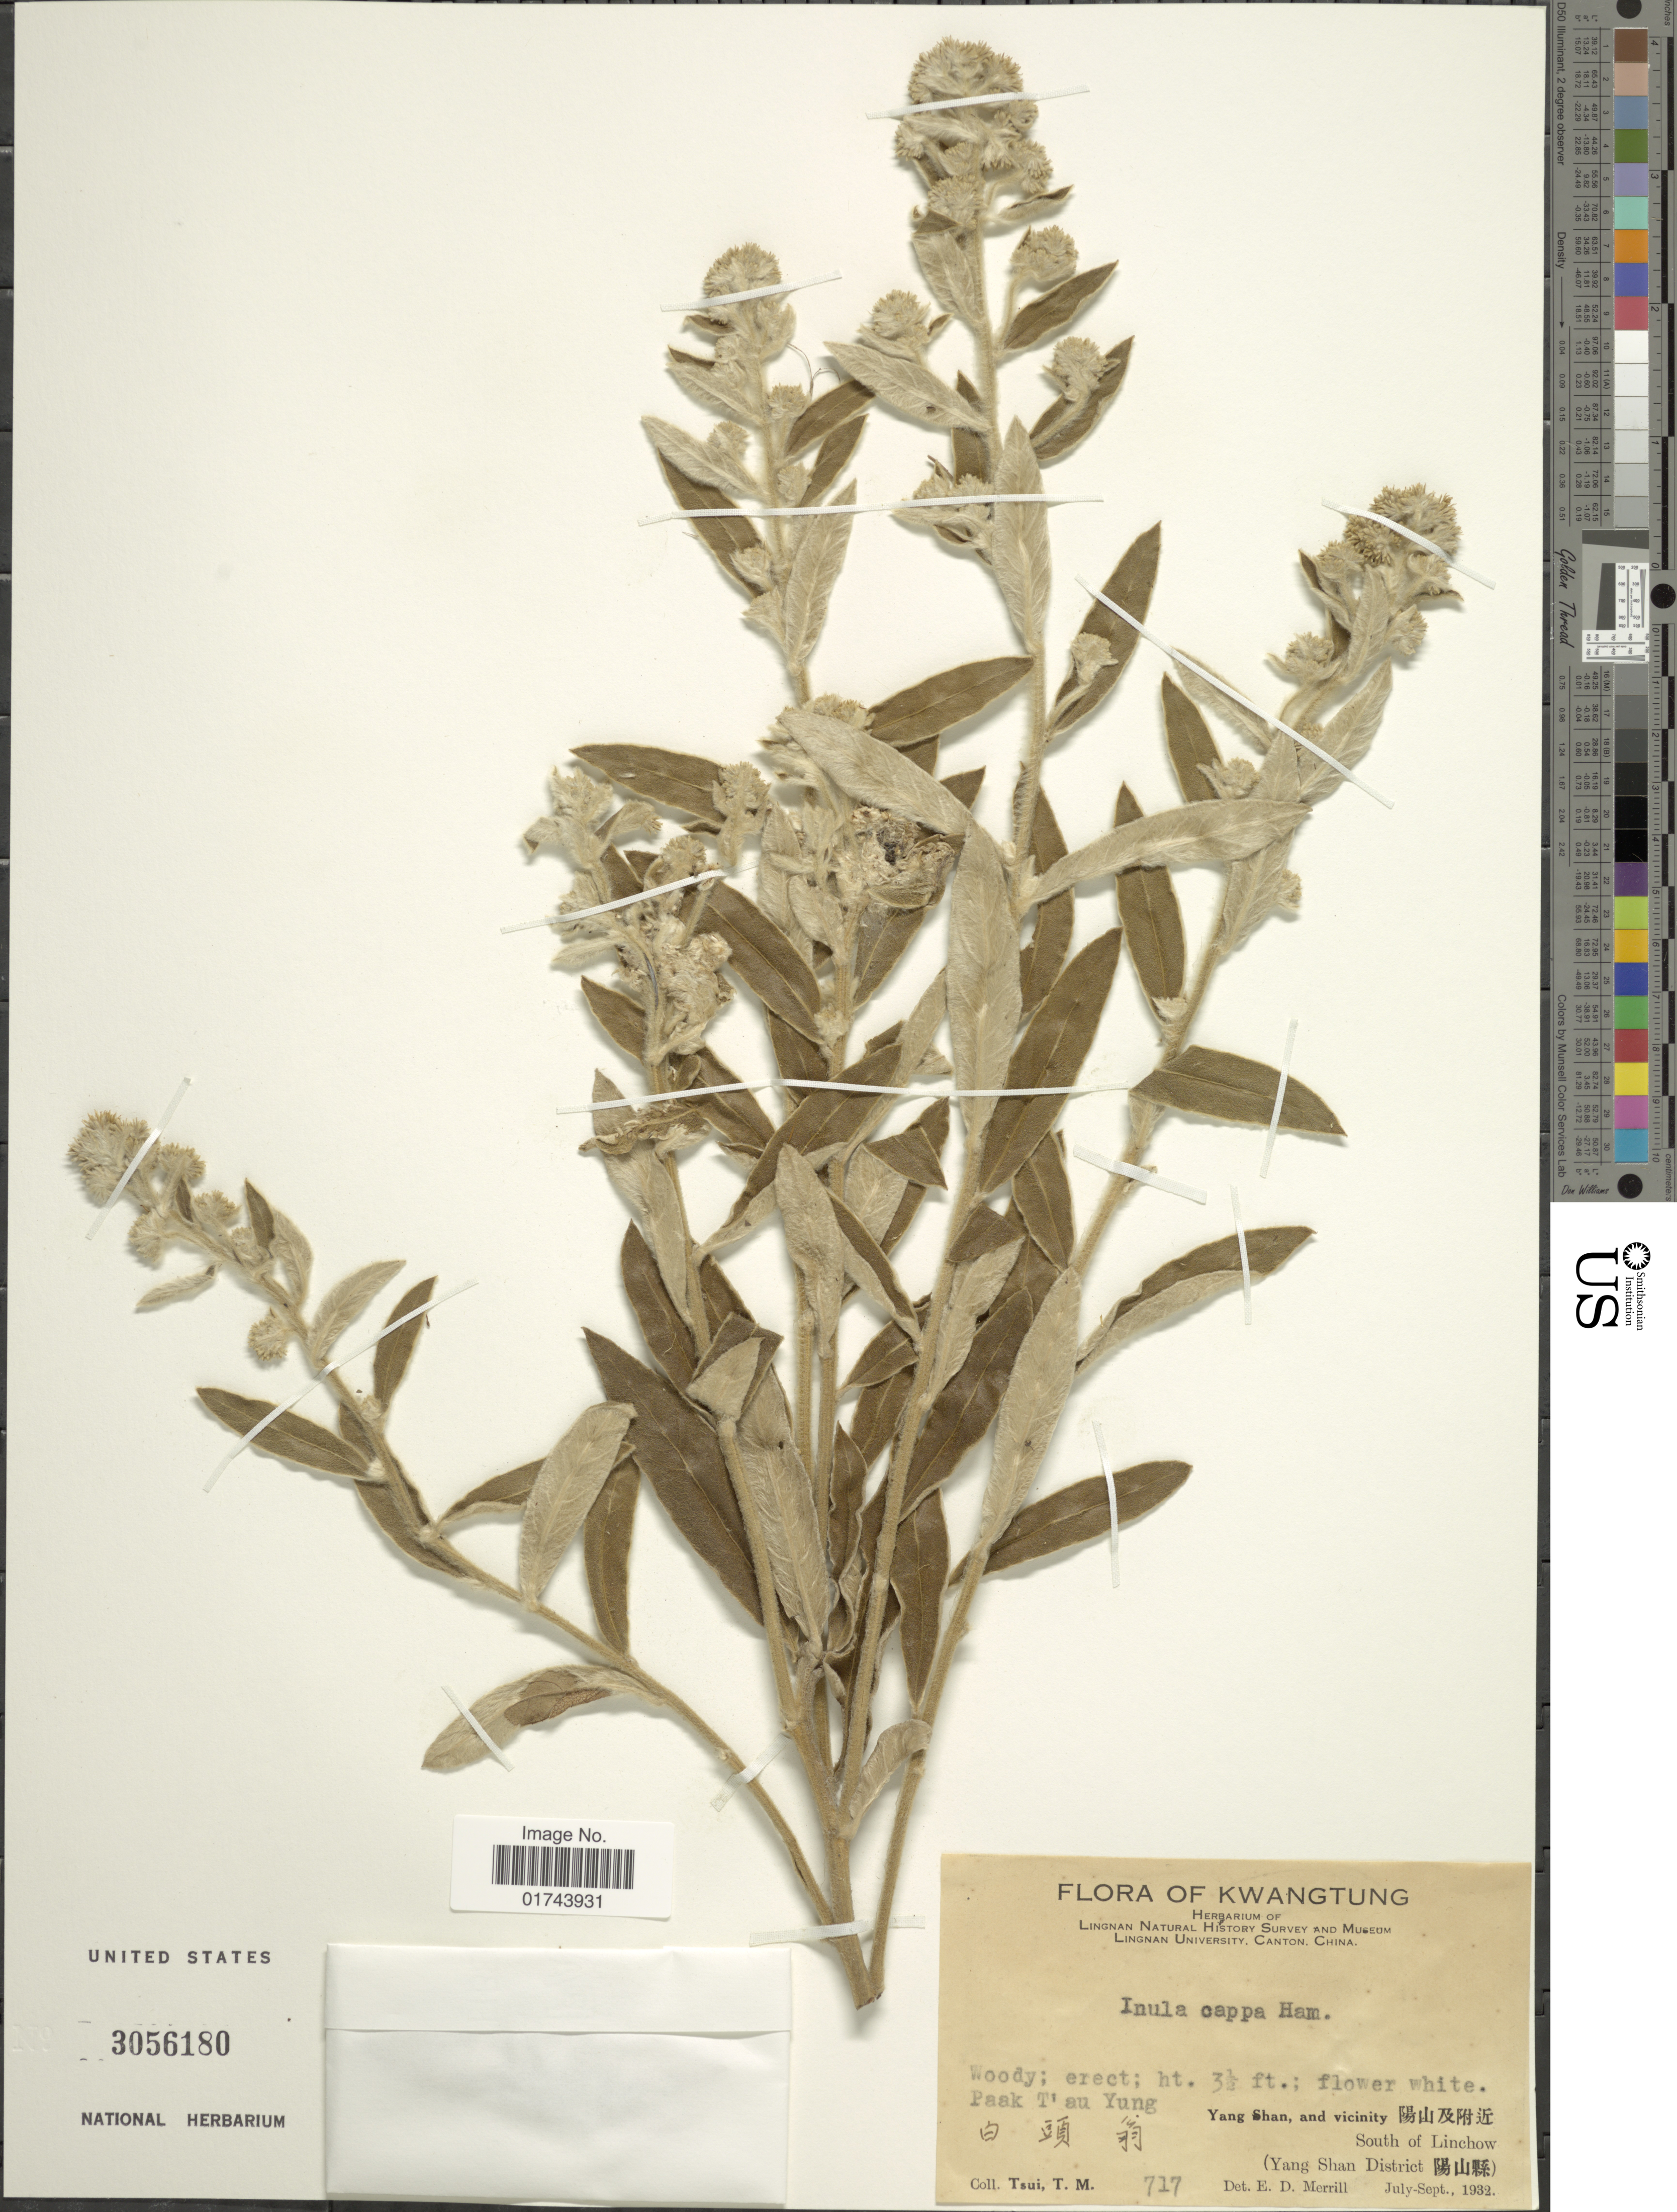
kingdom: Plantae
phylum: Tracheophyta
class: Magnoliopsida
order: Asterales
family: Asteraceae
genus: Inula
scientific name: Inula cappa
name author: (Buch.-Ham. ex D. Don) DC.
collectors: T. Tsui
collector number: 717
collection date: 1932-07/1932-09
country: China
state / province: Guangdong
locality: Kwantung, Psak T'au Yung, Yang Shan, and vicinity, South of Linchow (Yang Shan District)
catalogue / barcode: US 3056180